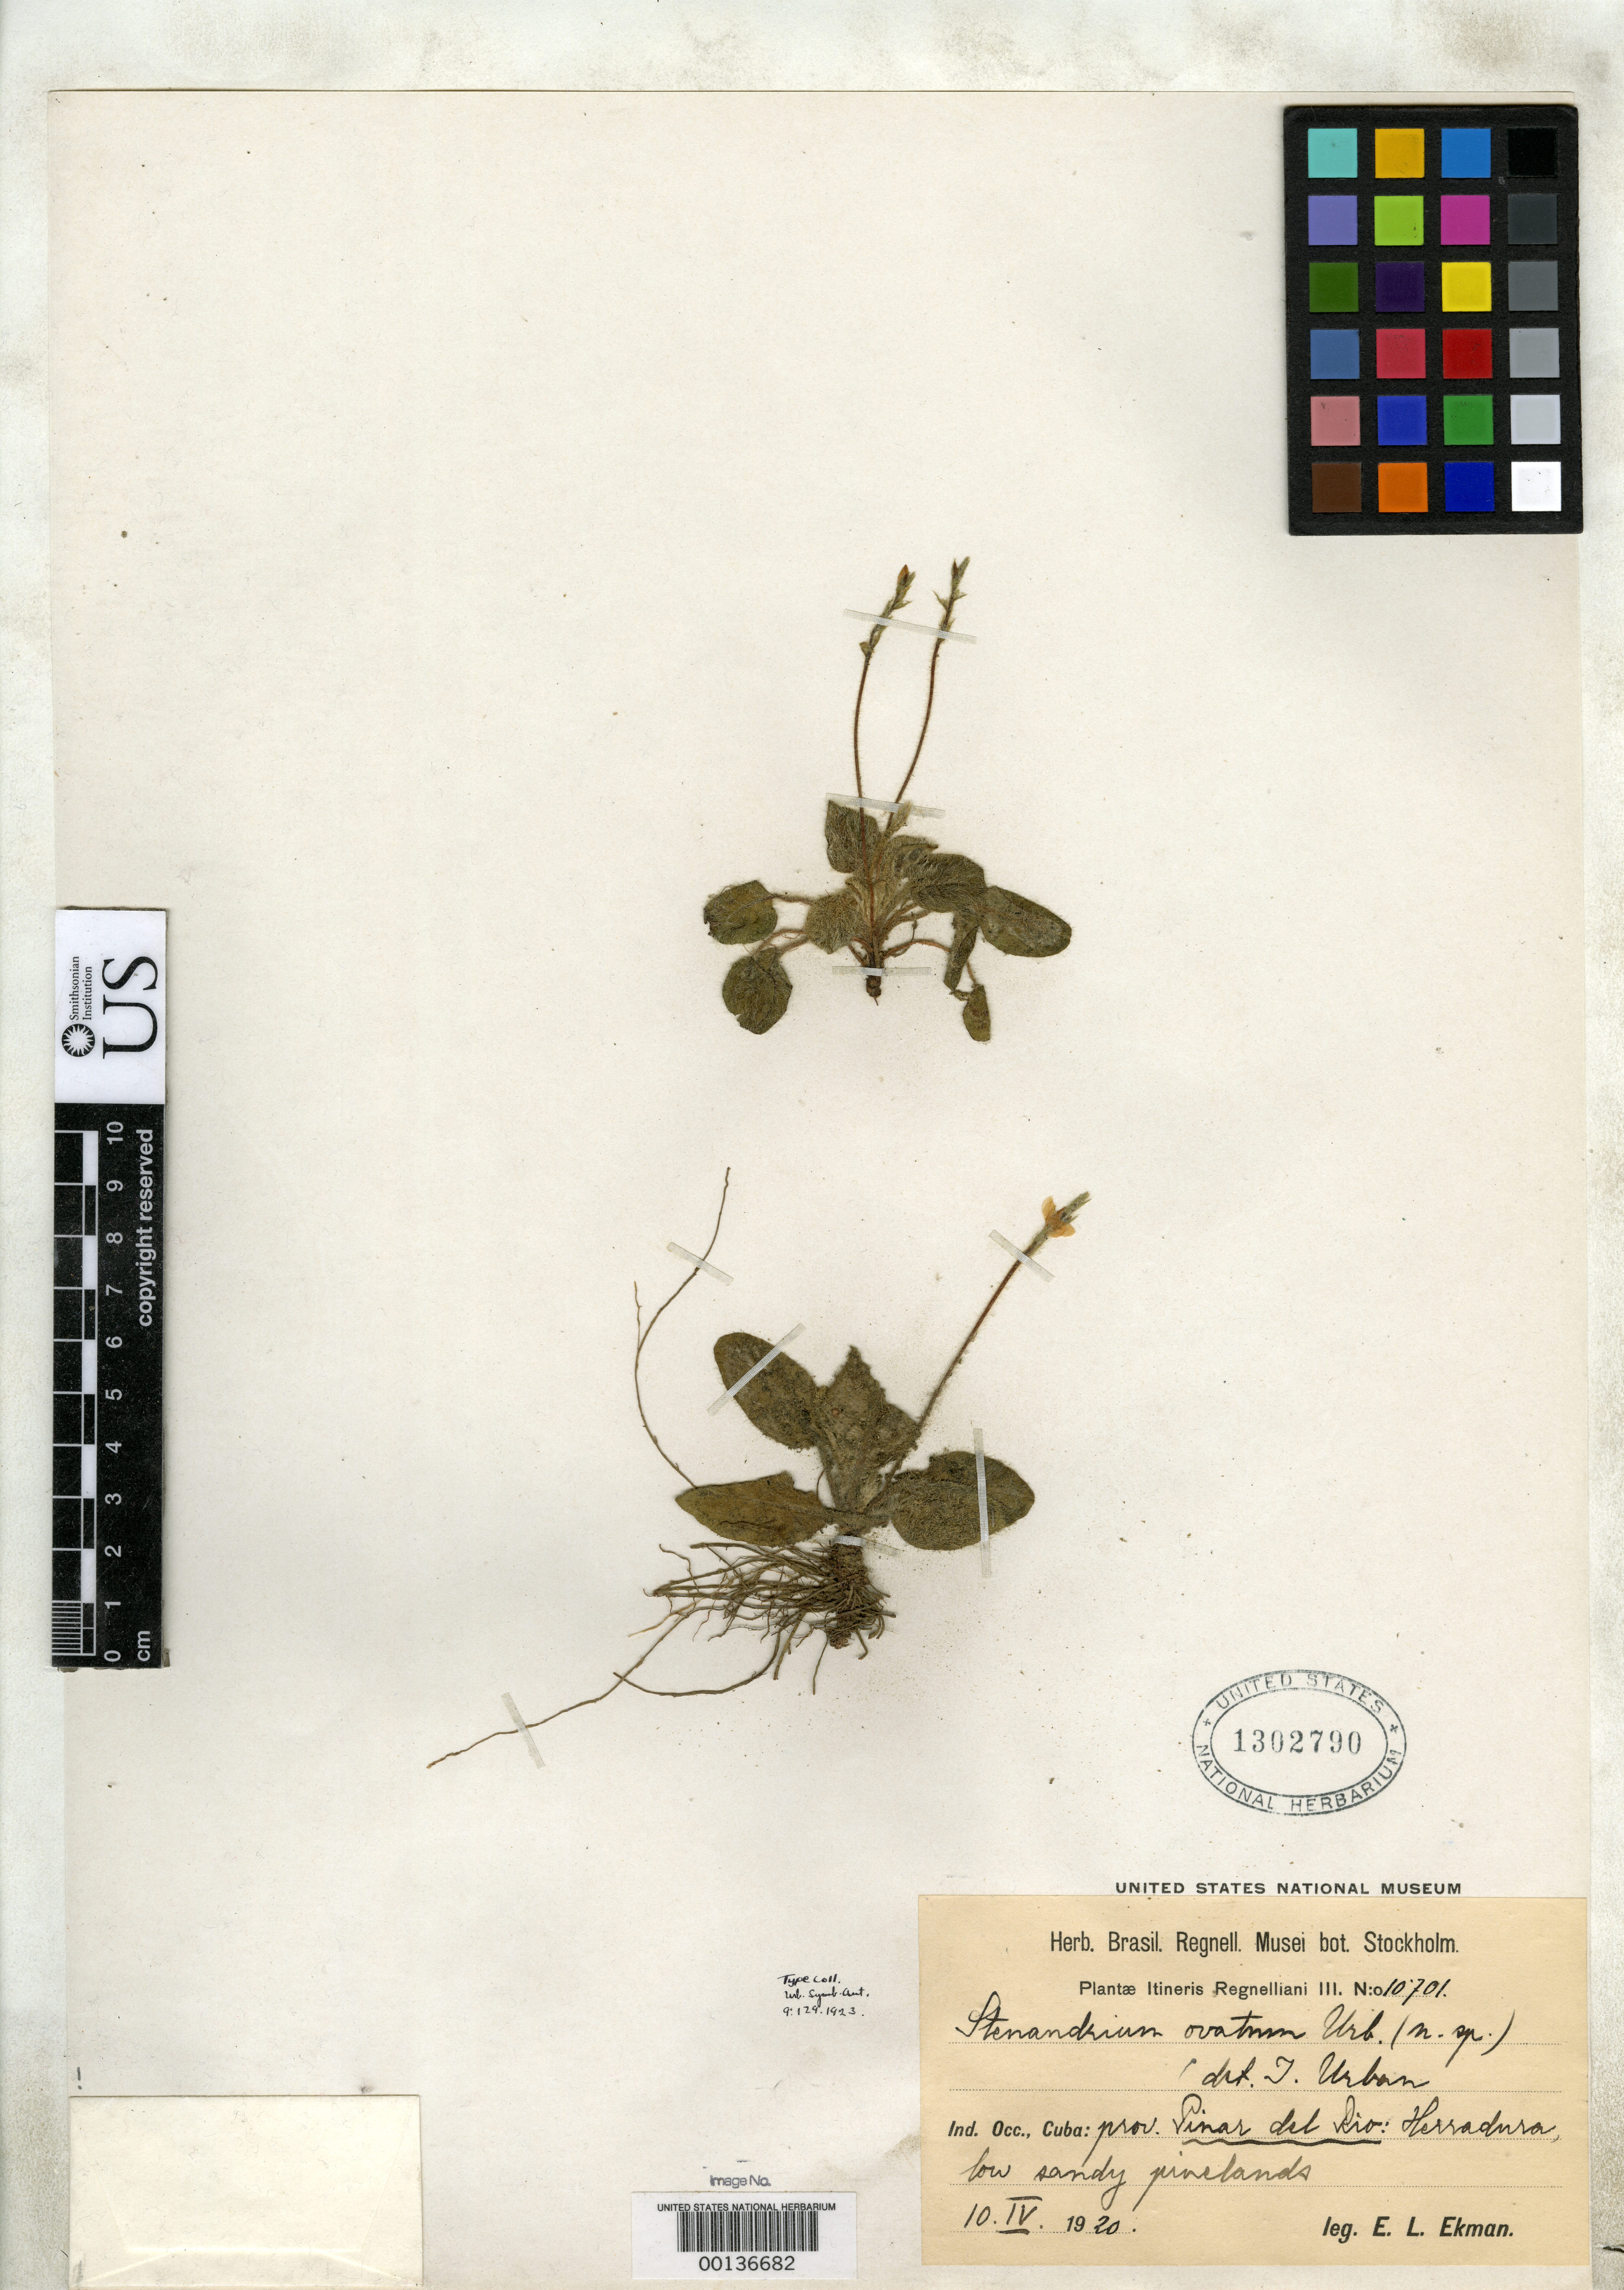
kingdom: Plantae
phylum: Tracheophyta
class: Magnoliopsida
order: Lamiales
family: Acanthaceae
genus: Stenandrium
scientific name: Stenandrium ovatum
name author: Urb.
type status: Isotype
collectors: E. L. Ekman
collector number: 10701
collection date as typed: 10 Apr 1920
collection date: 1920-04-10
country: Cuba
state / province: Pinar del Río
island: Greater Antilles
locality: Herradura.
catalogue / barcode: US 1302790